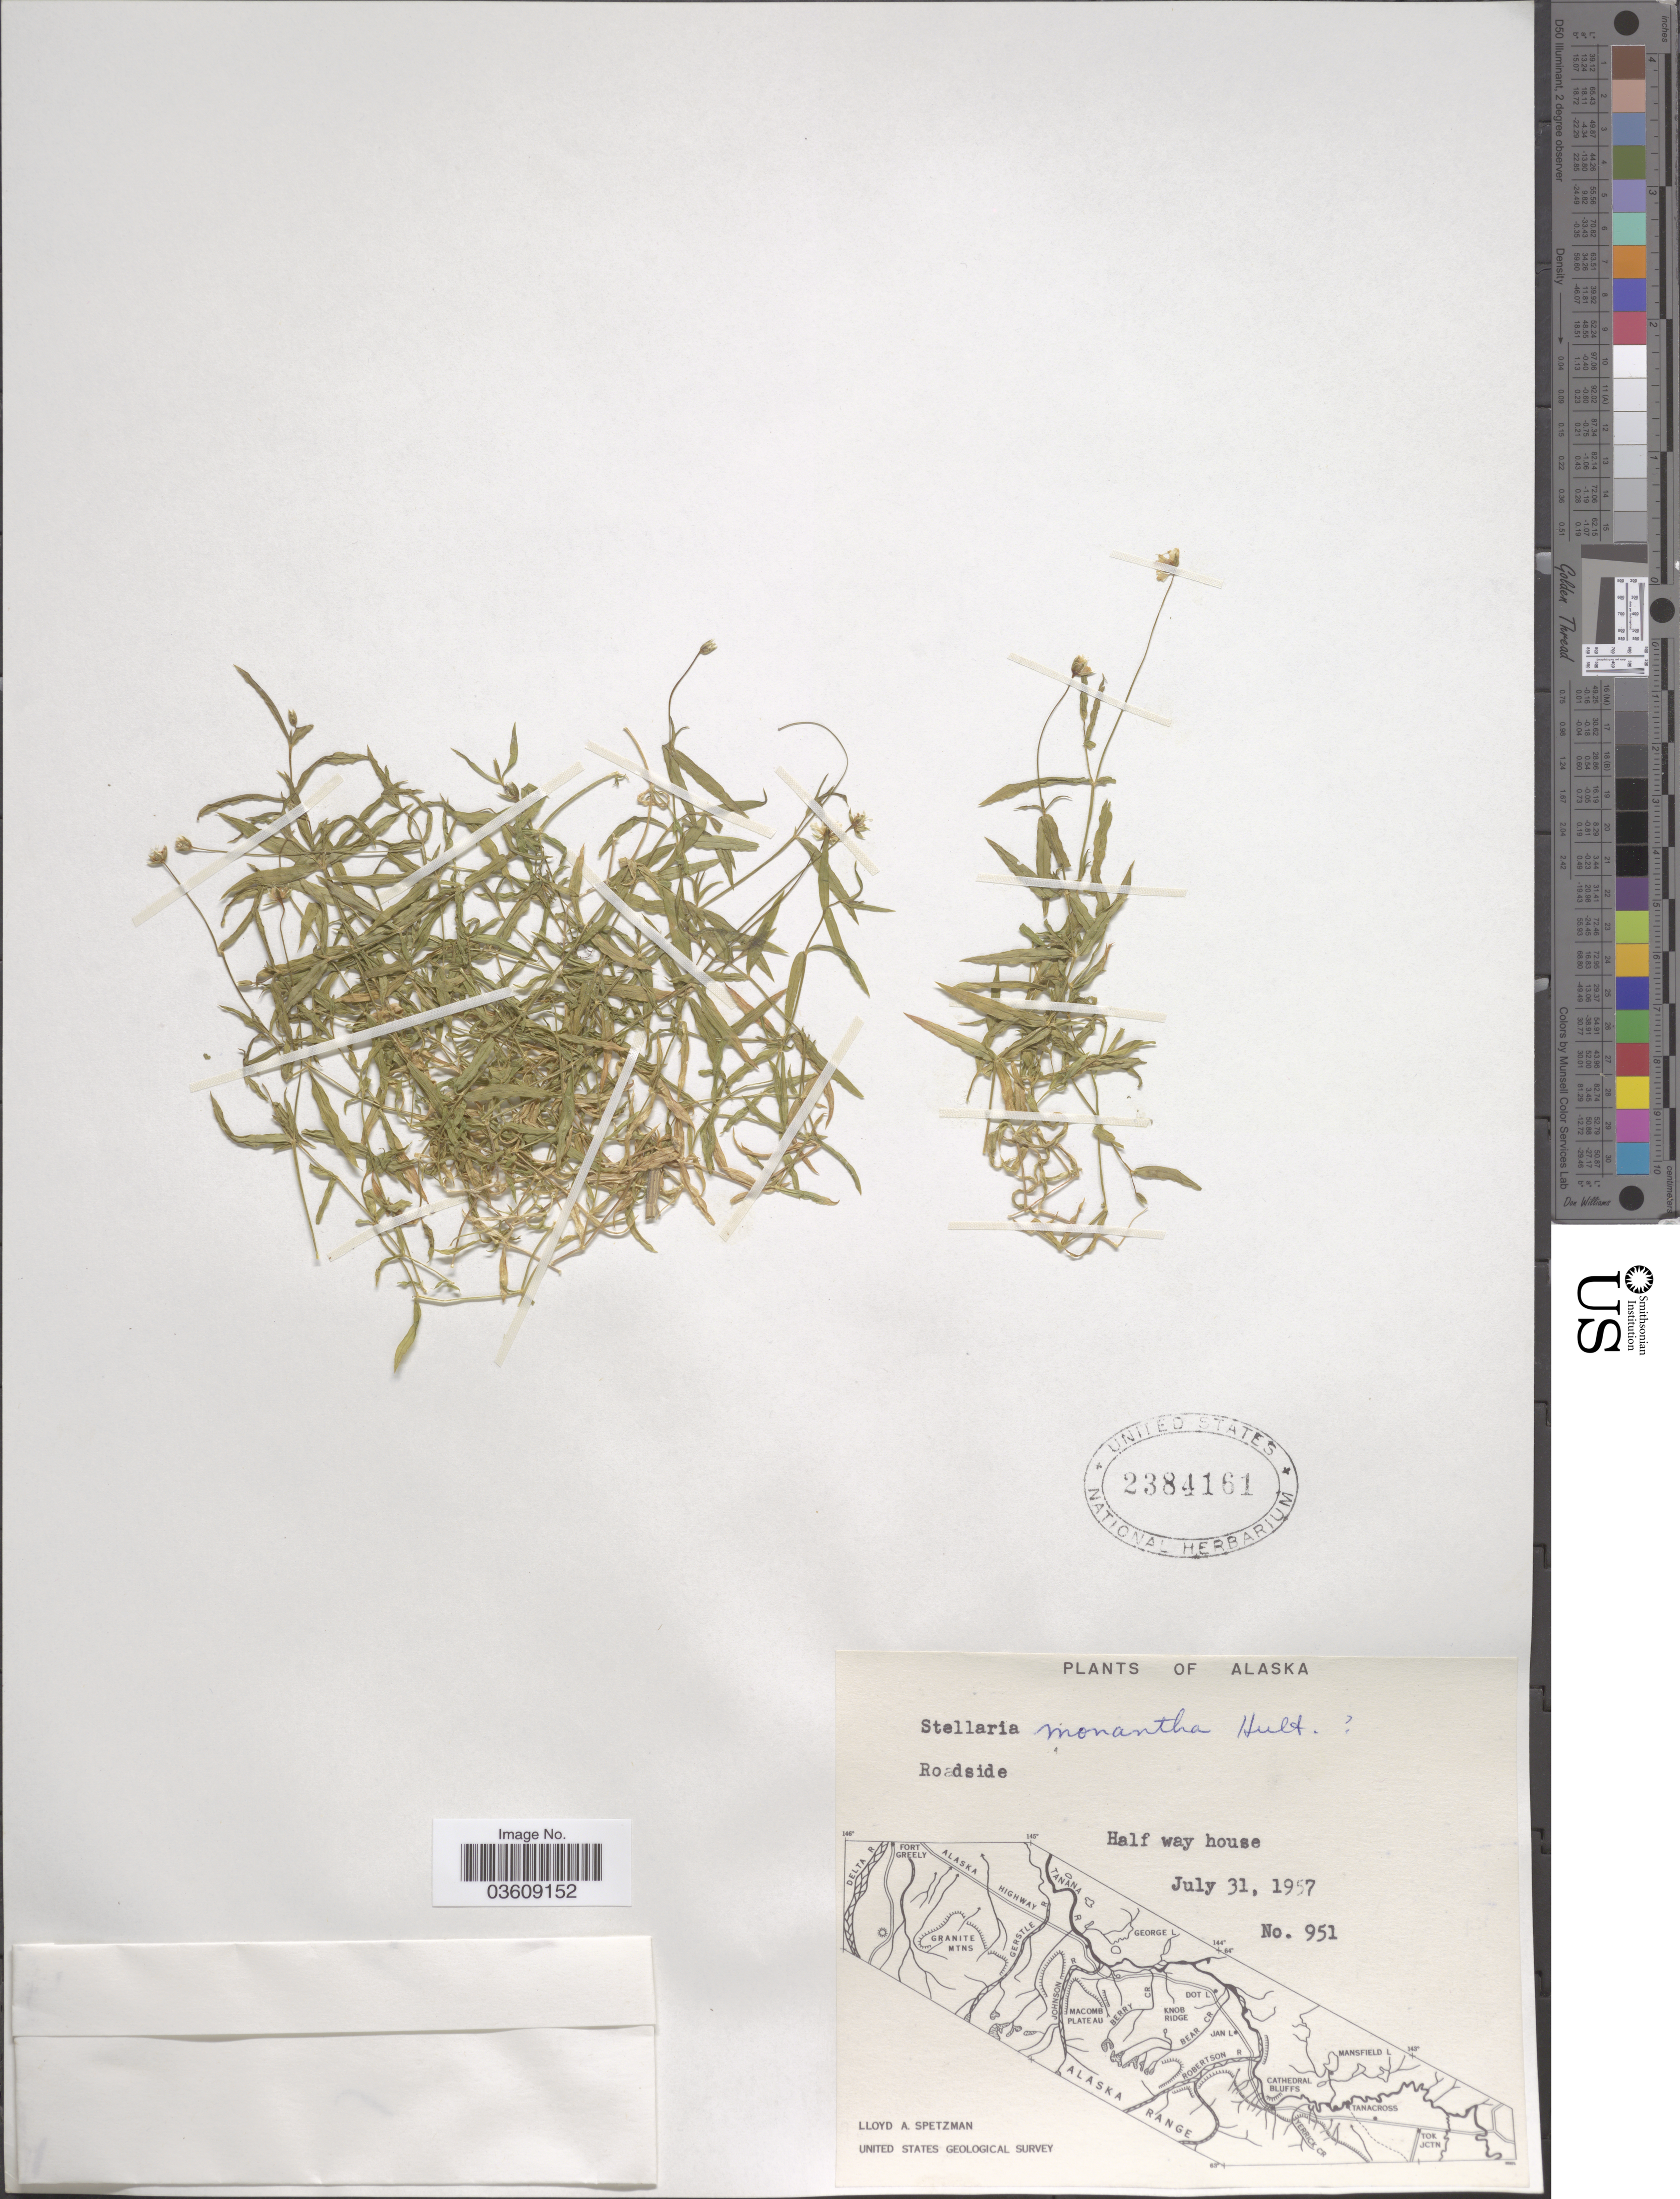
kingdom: Plantae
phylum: Tracheophyta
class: Magnoliopsida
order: Caryophyllales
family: Caryophyllaceae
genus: Stellaria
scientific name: Stellaria monantha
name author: Hultén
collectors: L. Spetzman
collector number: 951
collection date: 1957-07-31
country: United States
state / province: Alaska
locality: Half way house.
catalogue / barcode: US 2384161